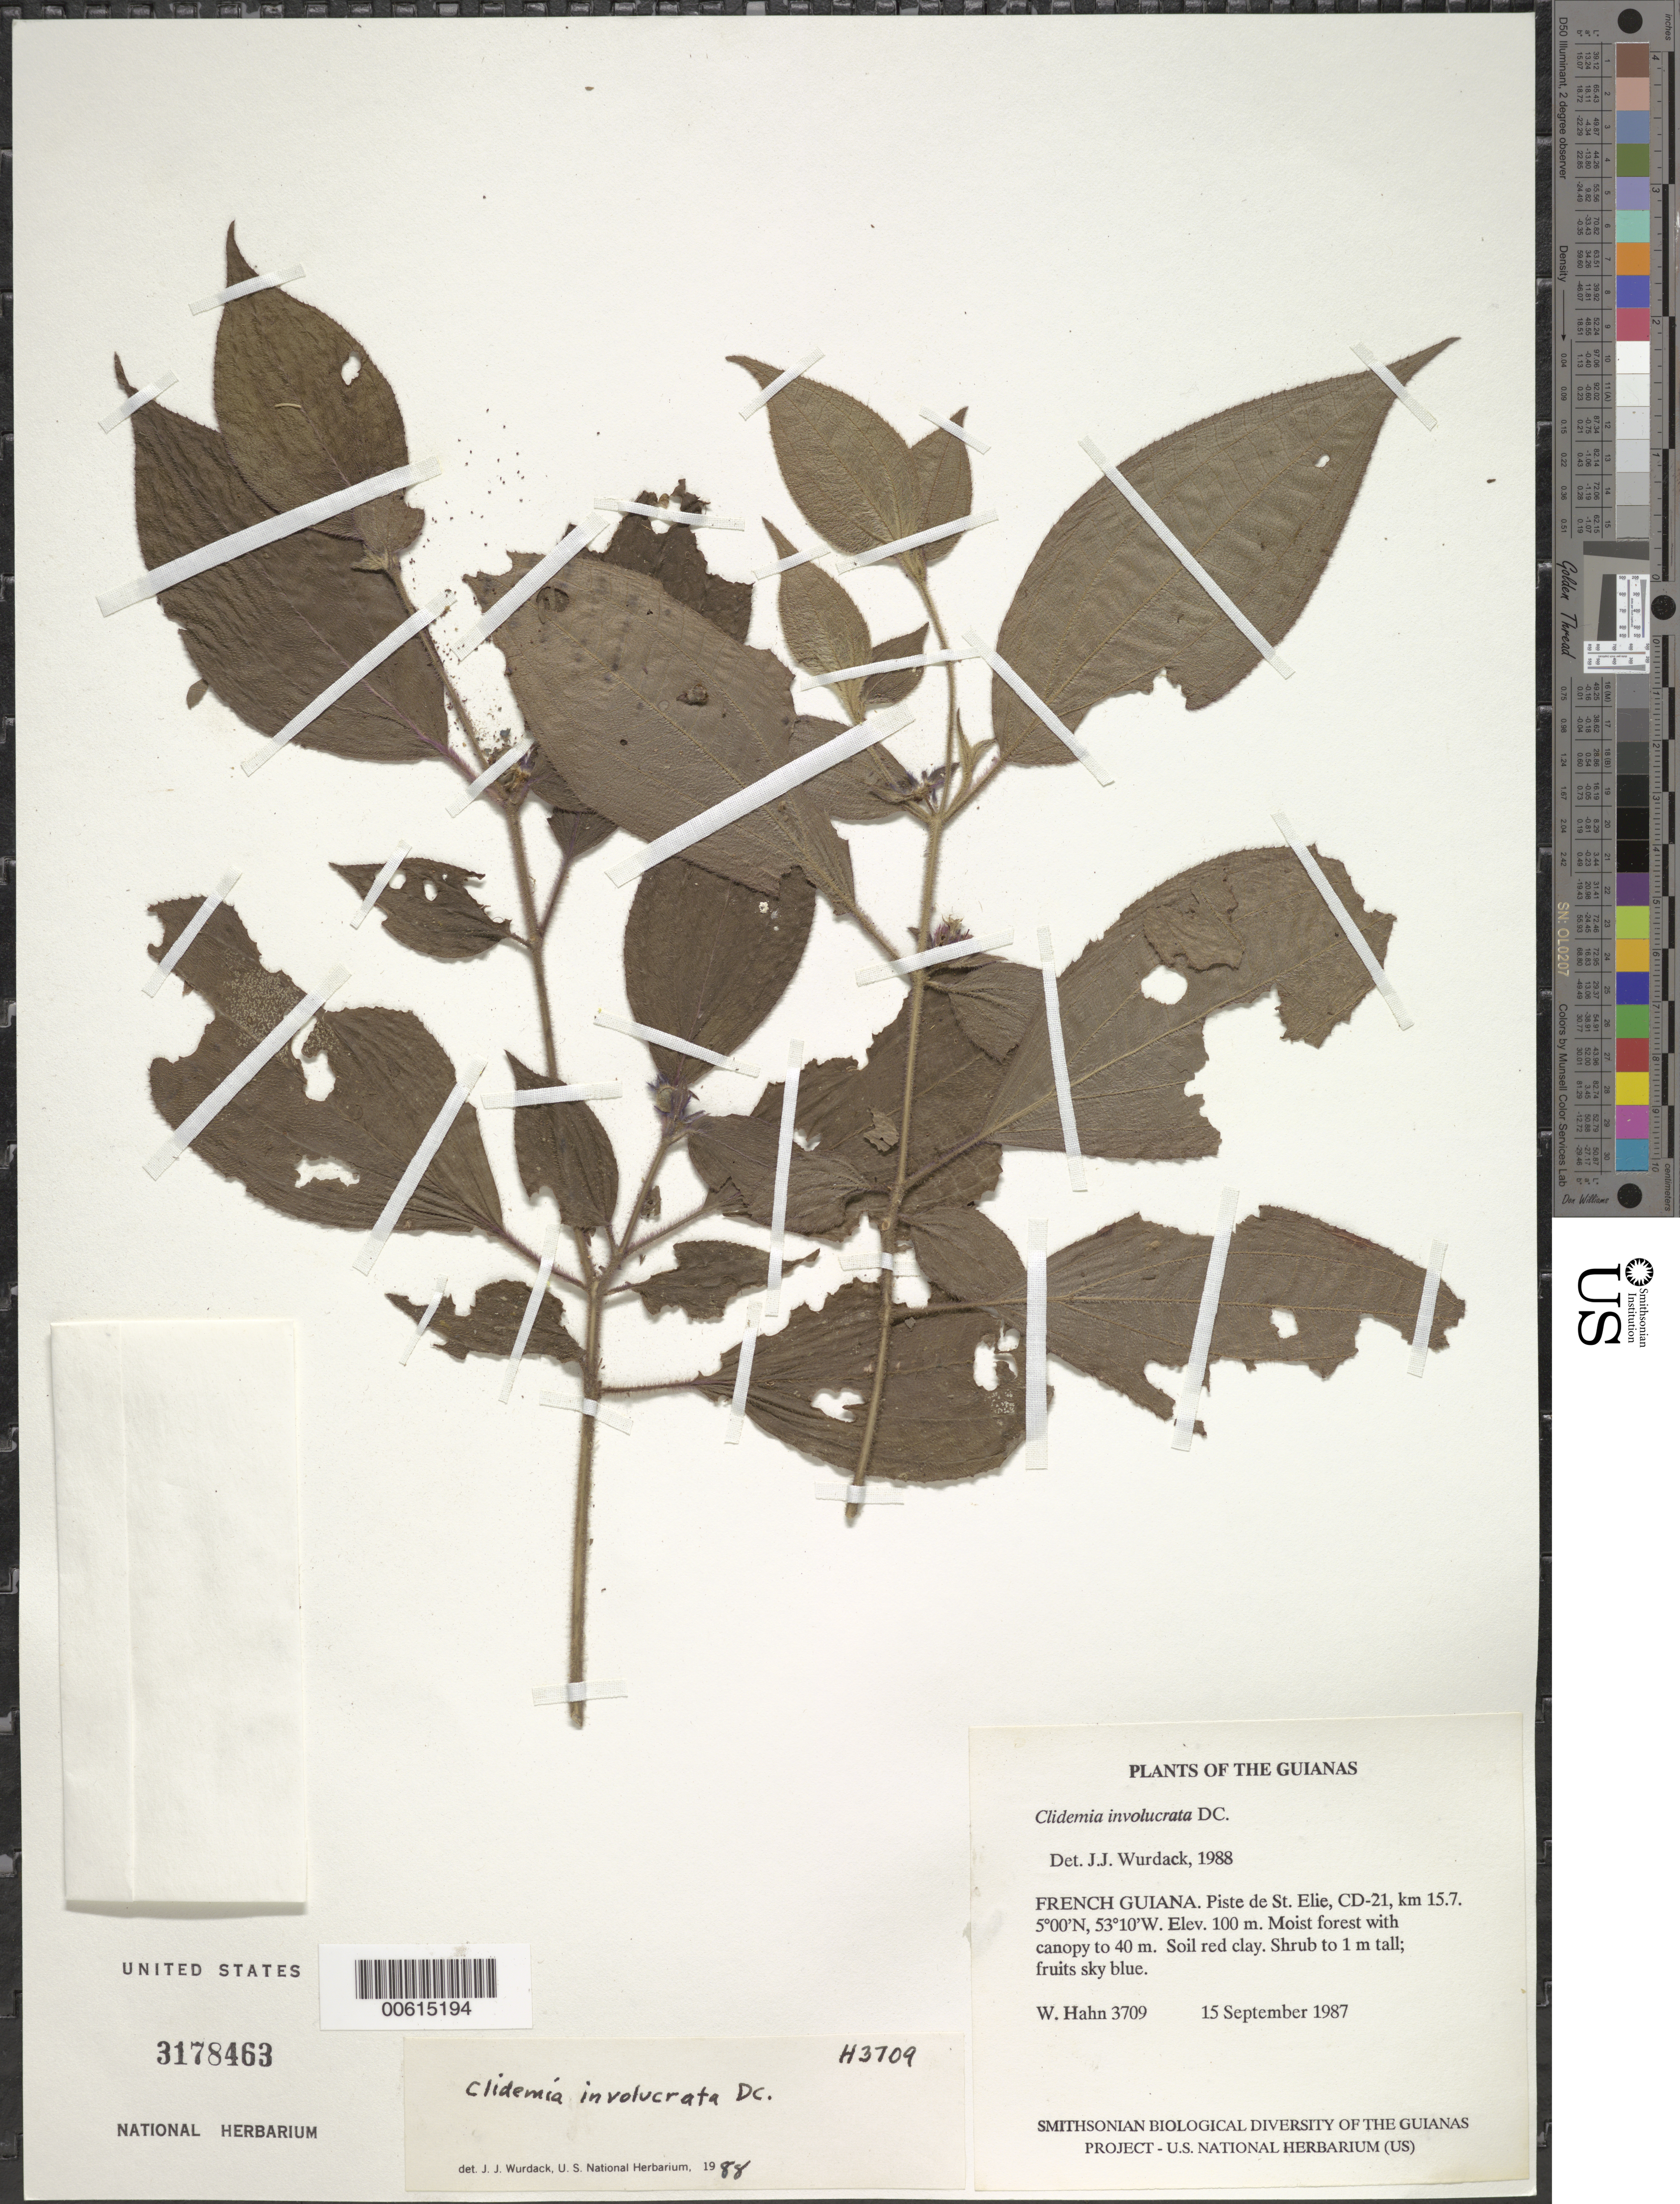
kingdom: Plantae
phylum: Tracheophyta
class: Magnoliopsida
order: Myrtales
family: Melastomataceae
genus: Clidemia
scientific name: Clidemia involucrata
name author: DC.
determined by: Wurdack, John J., (US), US (UNITED STATES)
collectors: W. Hahn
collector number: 3709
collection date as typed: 15 September 1987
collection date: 1987-09-15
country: French Guiana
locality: Piste de St. Elie, CD-21, km 15.7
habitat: Moist forest with canopy to 40 m. Soil red clay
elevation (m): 100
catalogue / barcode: US 3178463